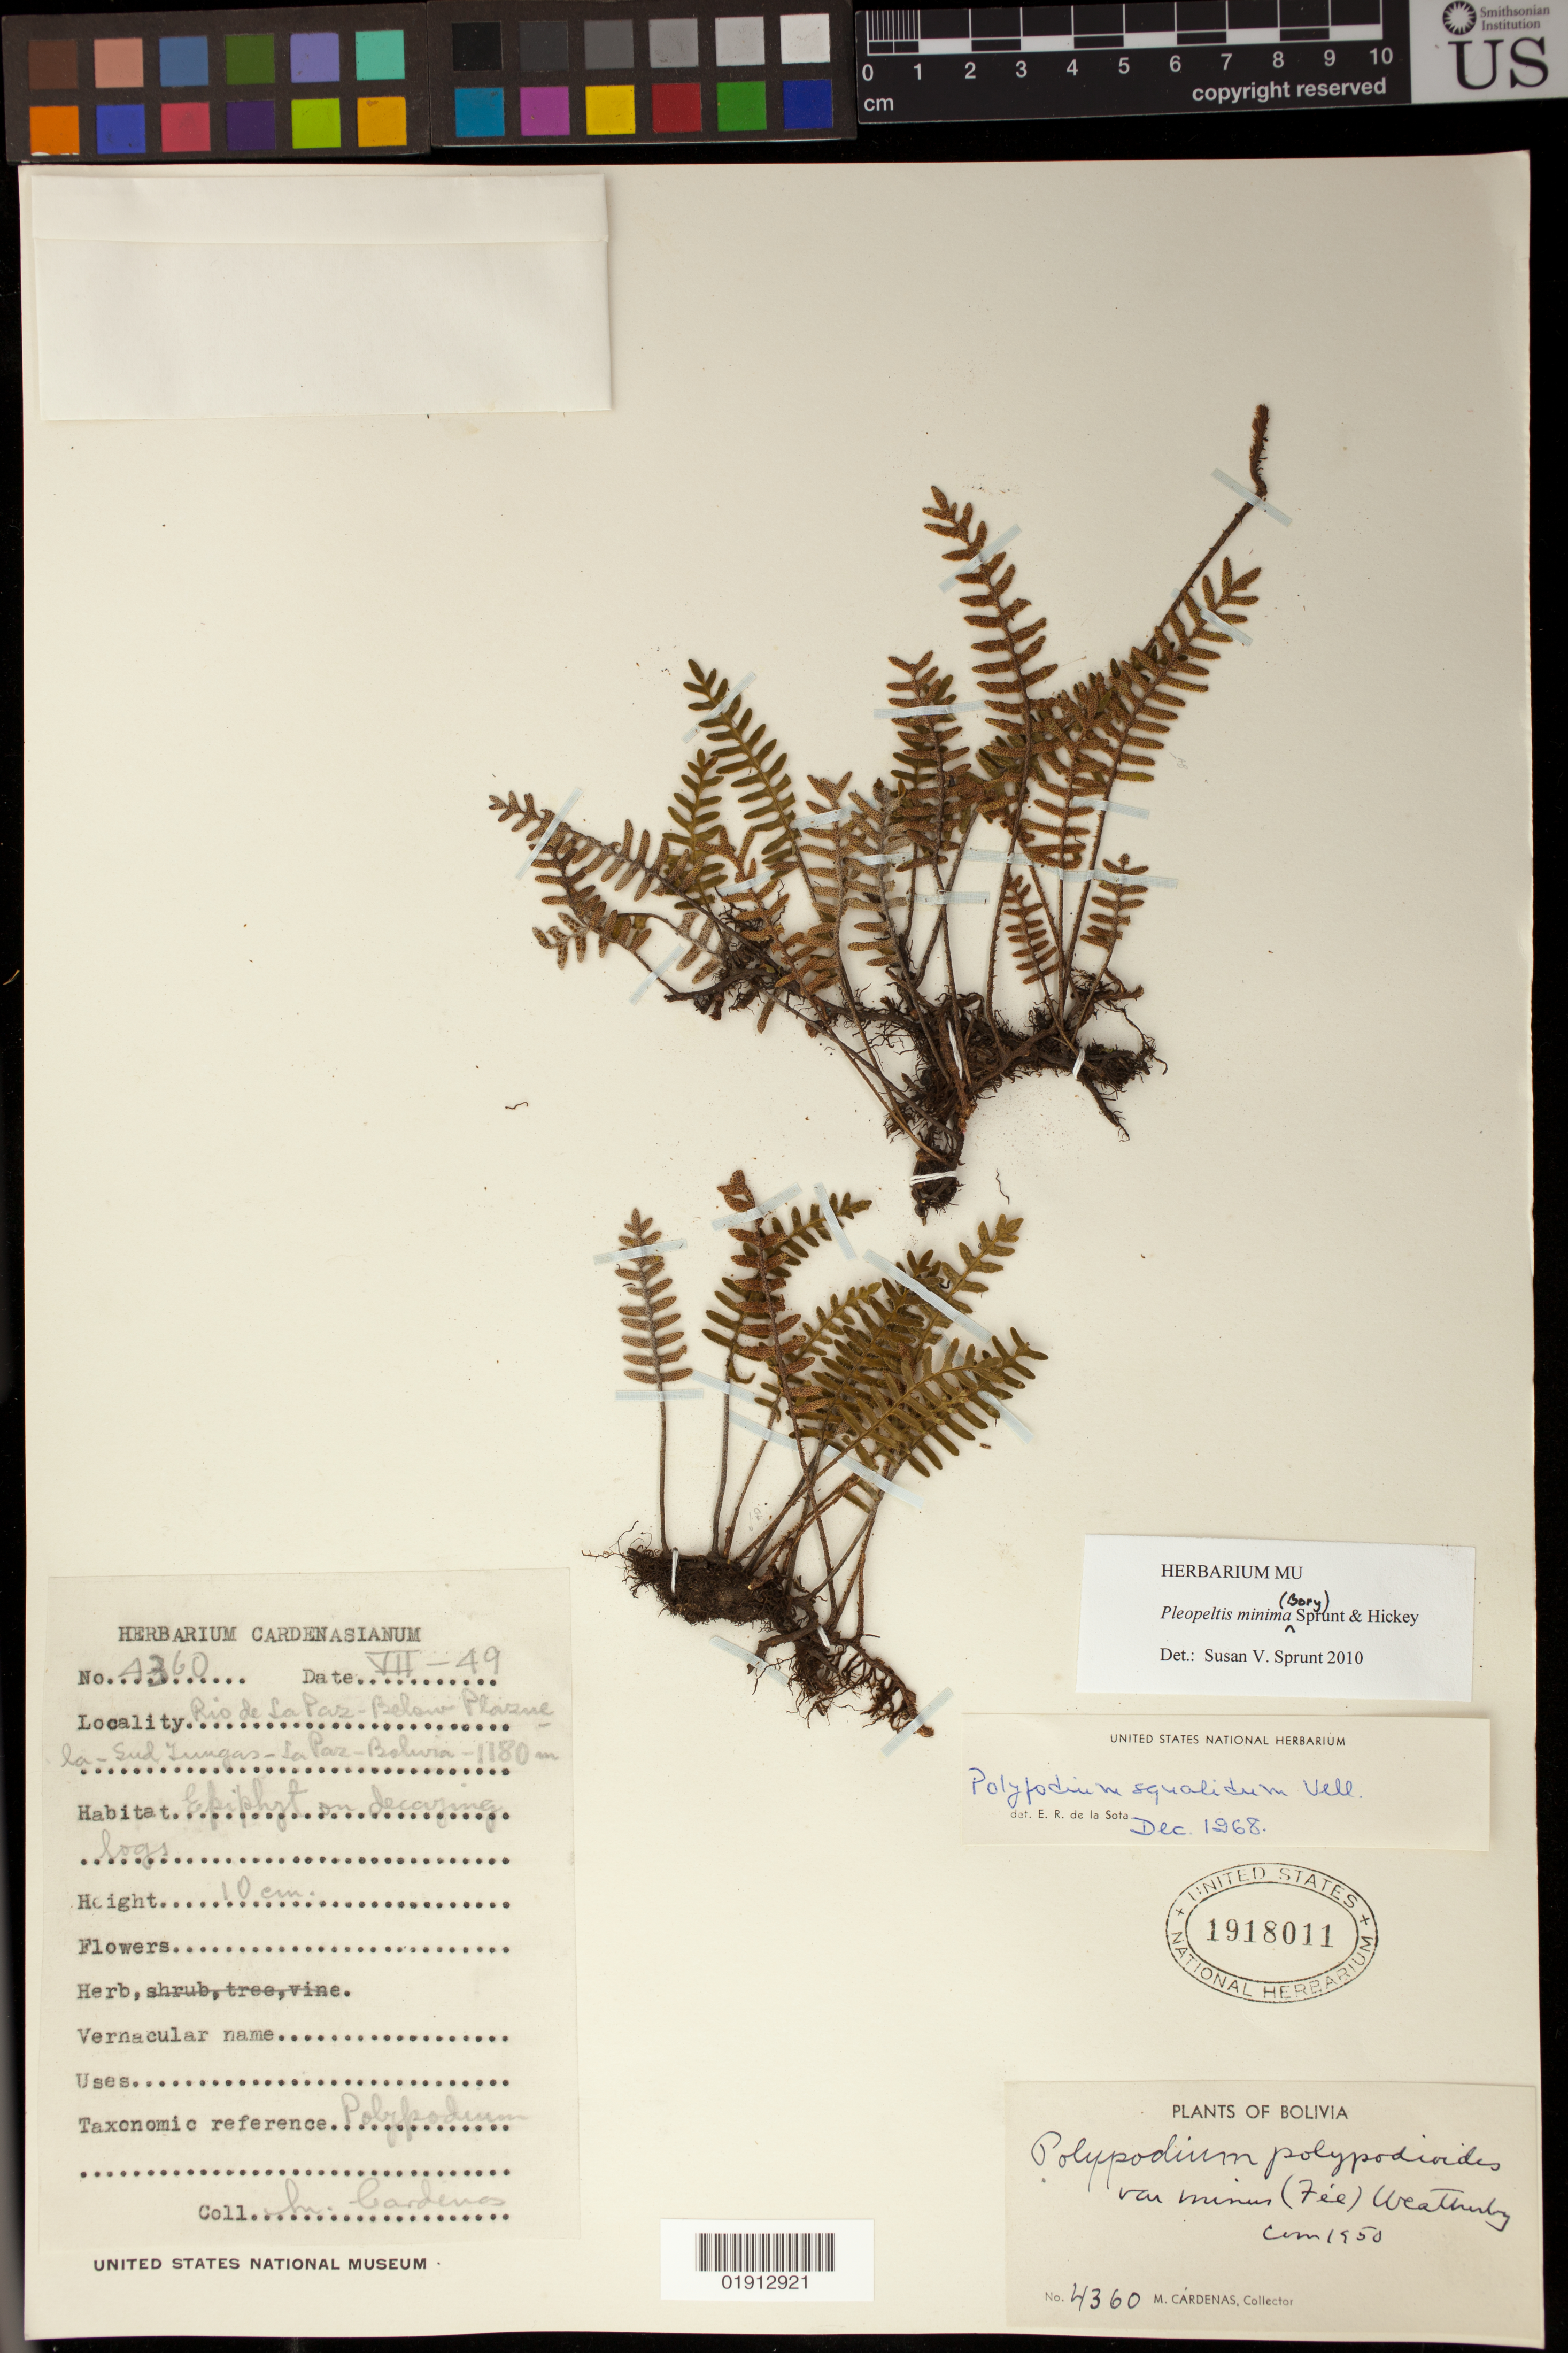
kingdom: Plantae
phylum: Tracheophyta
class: Polypodiopsida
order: Polypodiales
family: Polypodiaceae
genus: Pleopeltis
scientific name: Pleopeltis minima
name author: (Bory) J. Prado & R. Y. Hirai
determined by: Sprunt, S. V.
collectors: M. Cárdenas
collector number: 4360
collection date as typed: Jul 1949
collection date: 1949-07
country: Bolivia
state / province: La Paz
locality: Rio de La Paz, below Plazuela, Sud Yungas, La Paz, Bolivia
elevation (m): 1180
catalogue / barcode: US 1918011